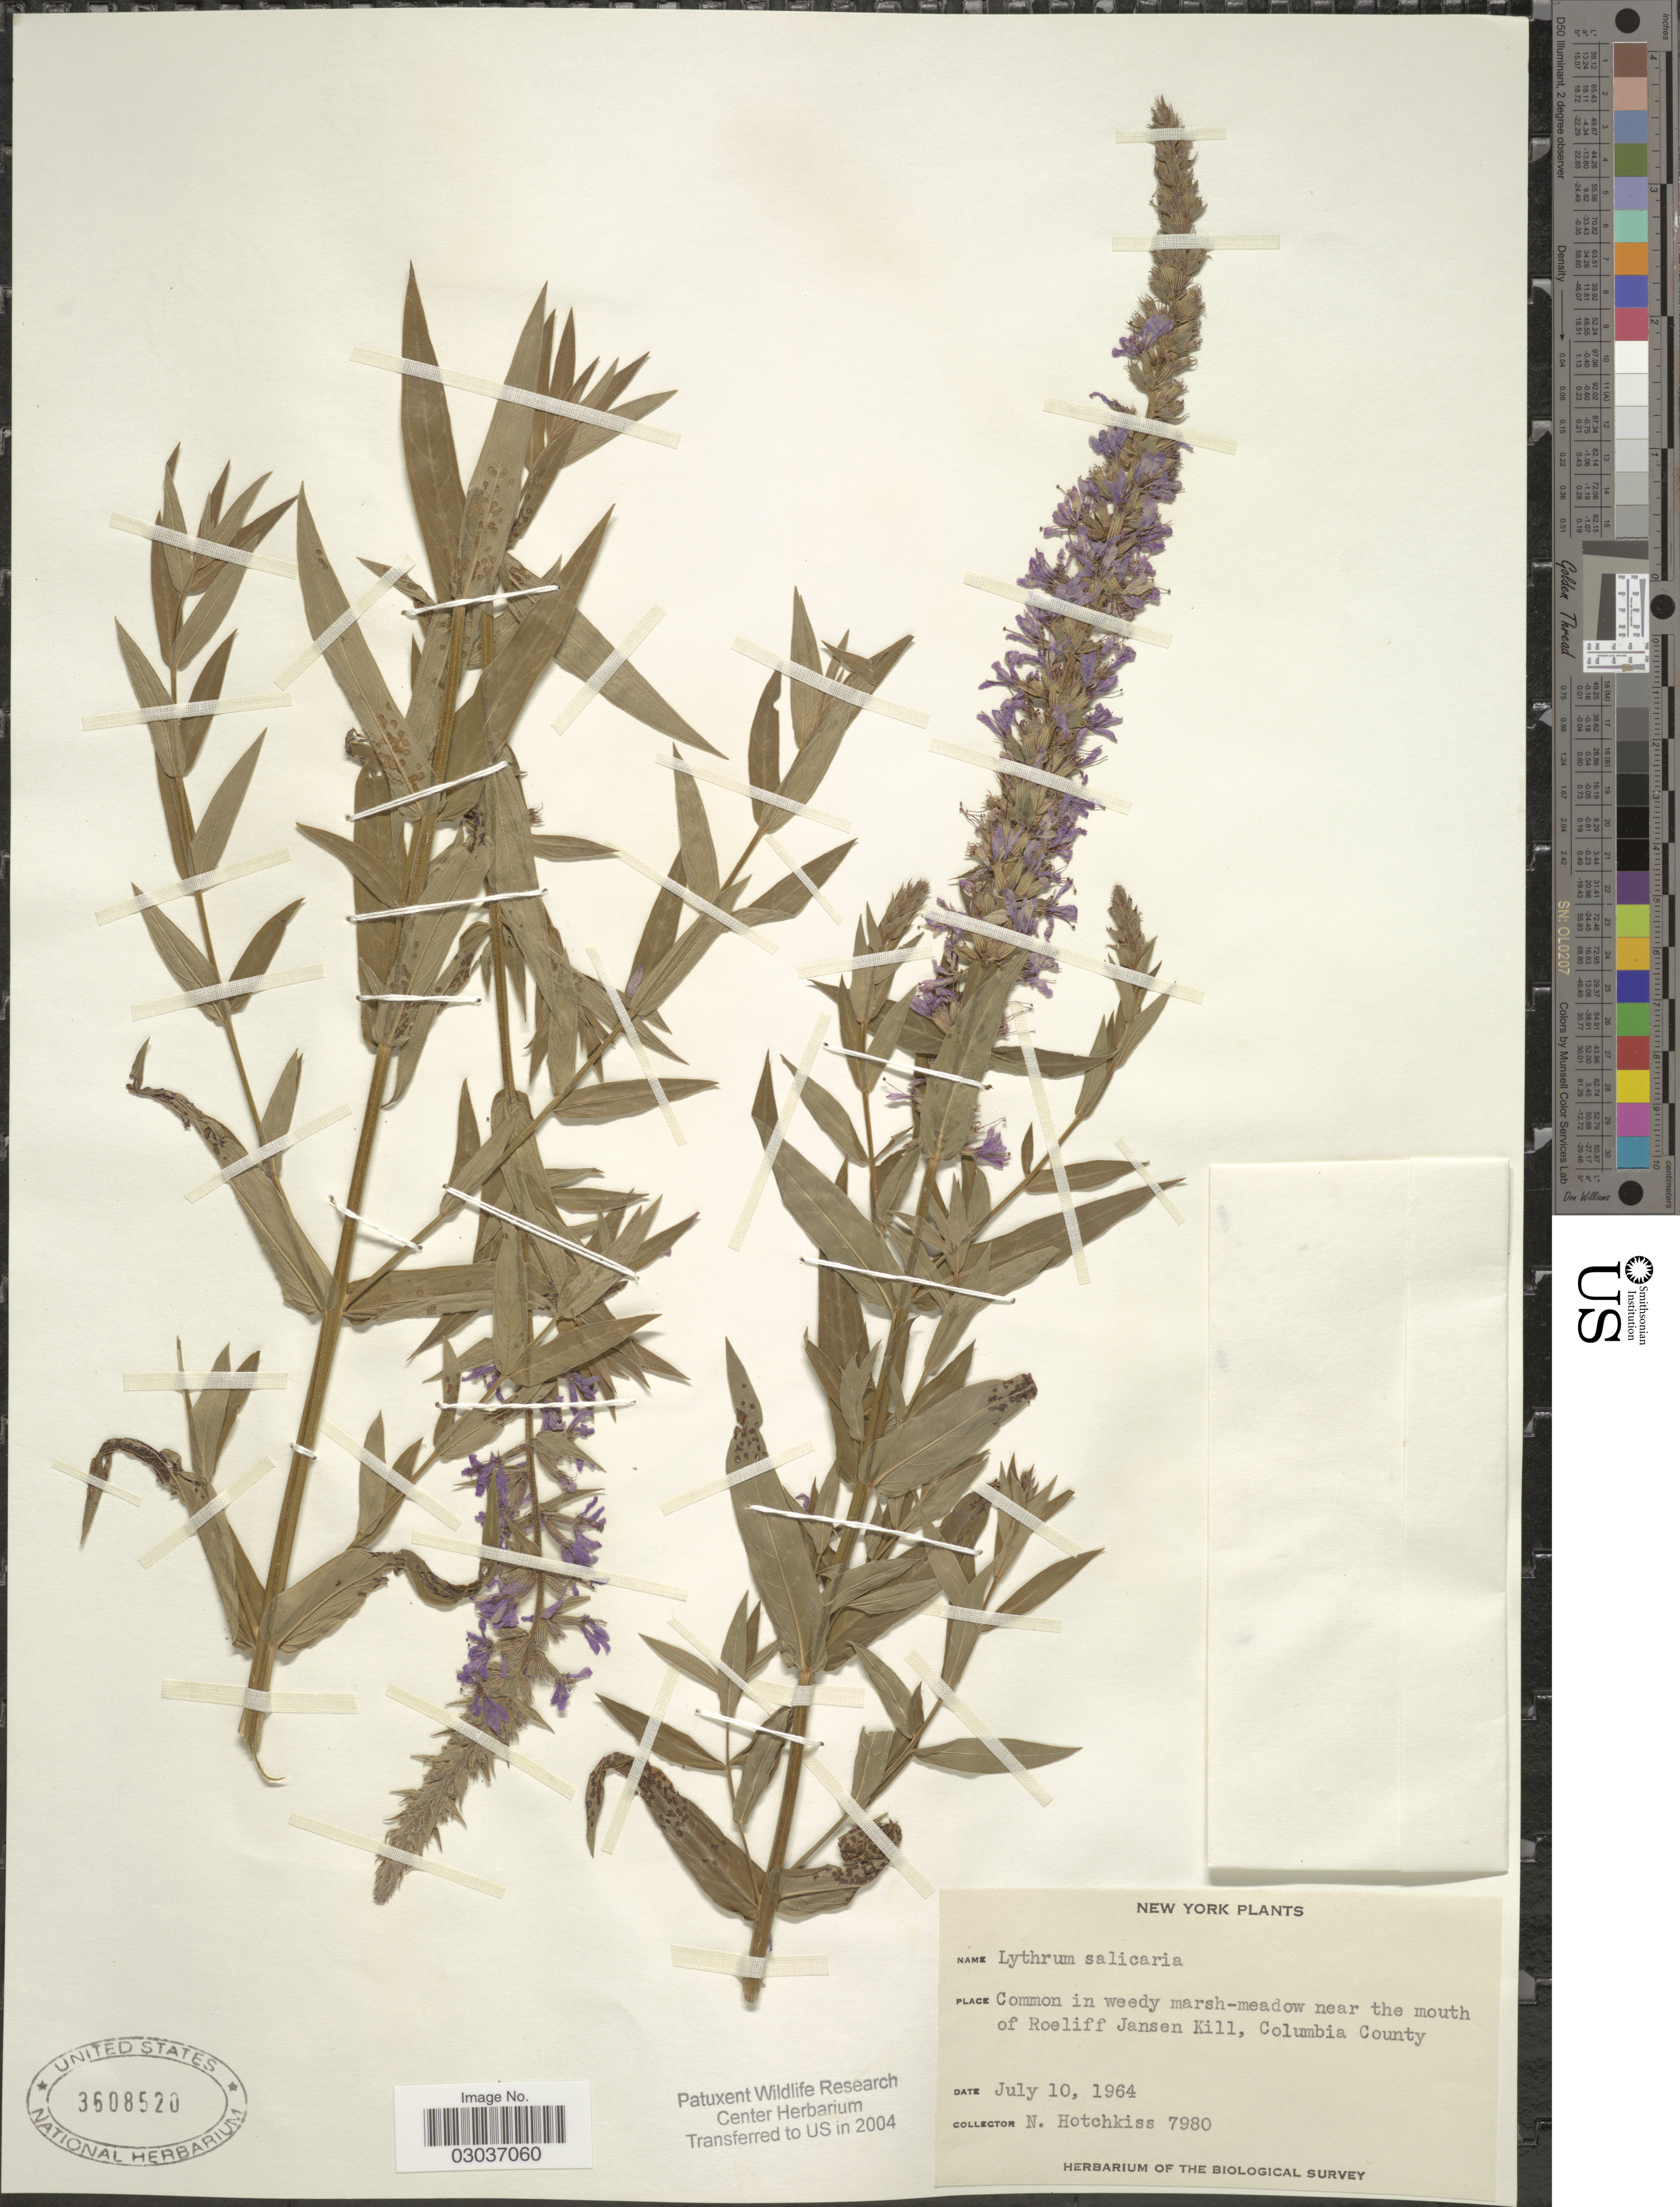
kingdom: Plantae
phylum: Tracheophyta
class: Magnoliopsida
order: Myrtales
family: Lythraceae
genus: Lythrum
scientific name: Lythrum salicaria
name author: L.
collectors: N. Hotchkiss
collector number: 7980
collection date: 1964-07-10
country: United States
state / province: New York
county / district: Columbia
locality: Common in weedy marsh-meadow near the mouth of Roeliff Jansen Kill, Columbia County.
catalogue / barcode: US 3608520